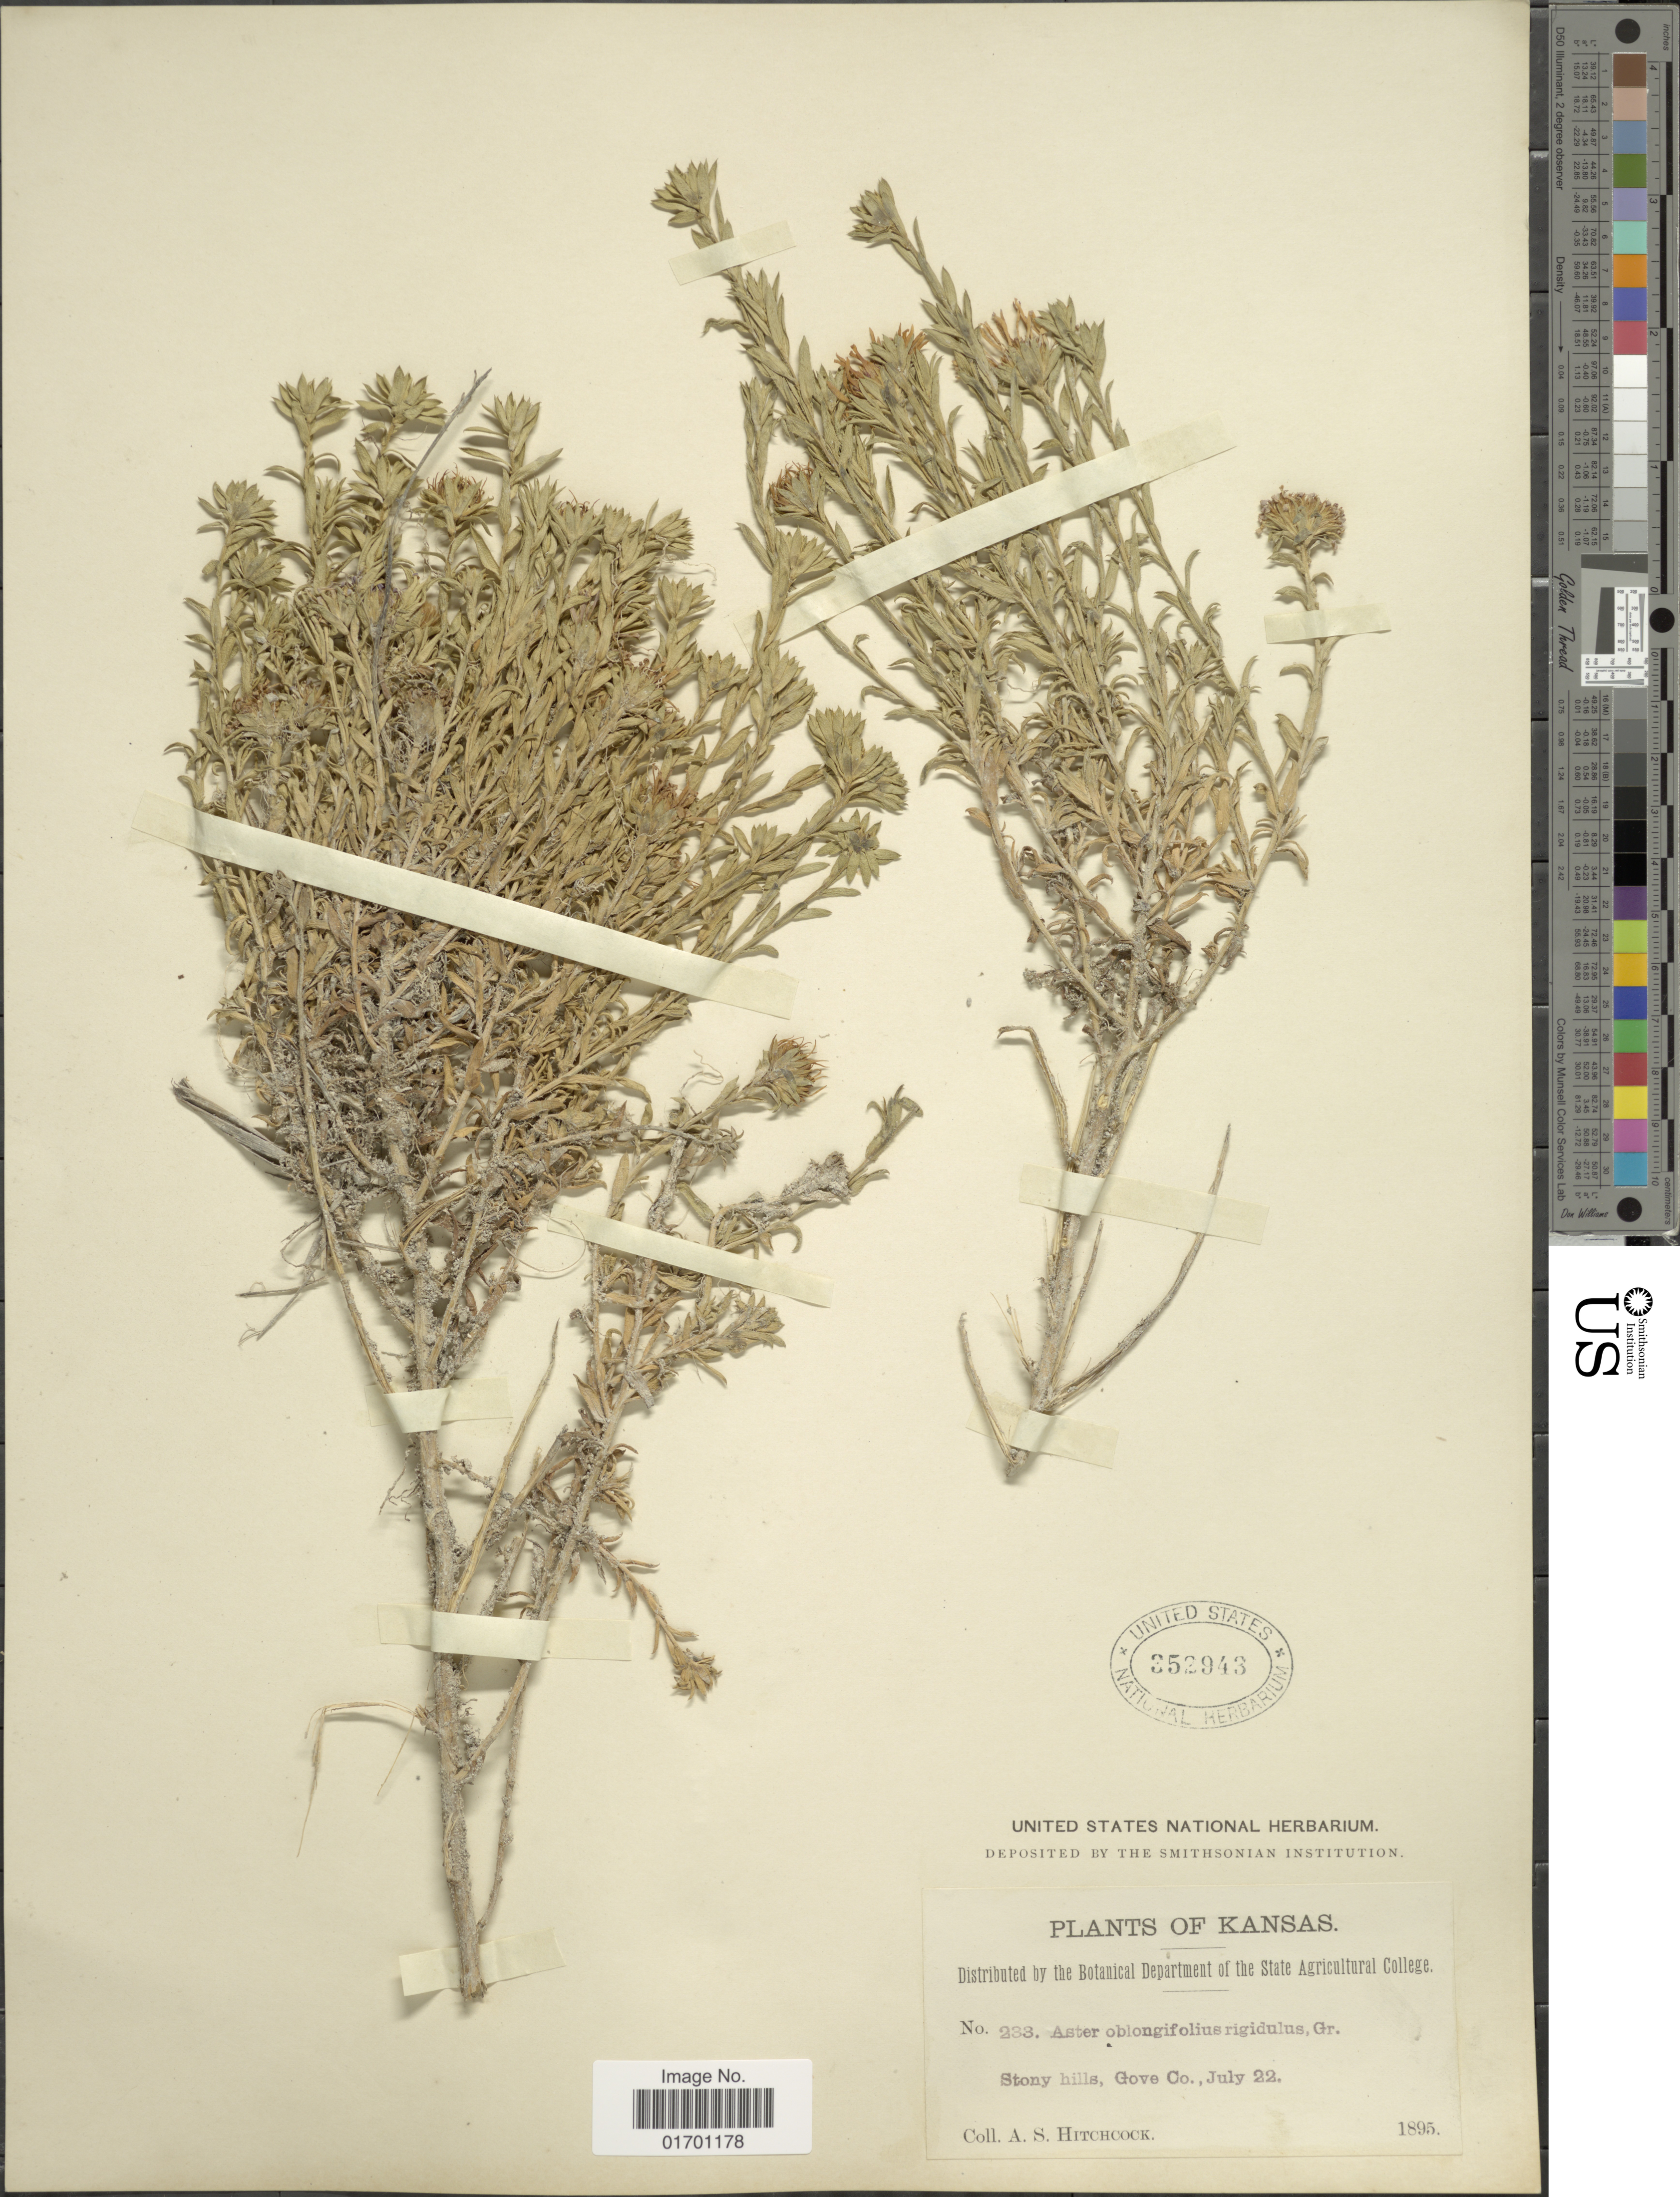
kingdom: Plantae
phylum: Tracheophyta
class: Magnoliopsida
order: Asterales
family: Asteraceae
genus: Symphyotrichum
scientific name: Symphyotrichum oblongifolium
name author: (Nutt.) G.L. Nesom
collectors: A. S. Hitchcock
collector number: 233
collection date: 1895-07-22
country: United States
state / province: Kansas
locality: Stony Hills, Gove co.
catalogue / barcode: US 352943